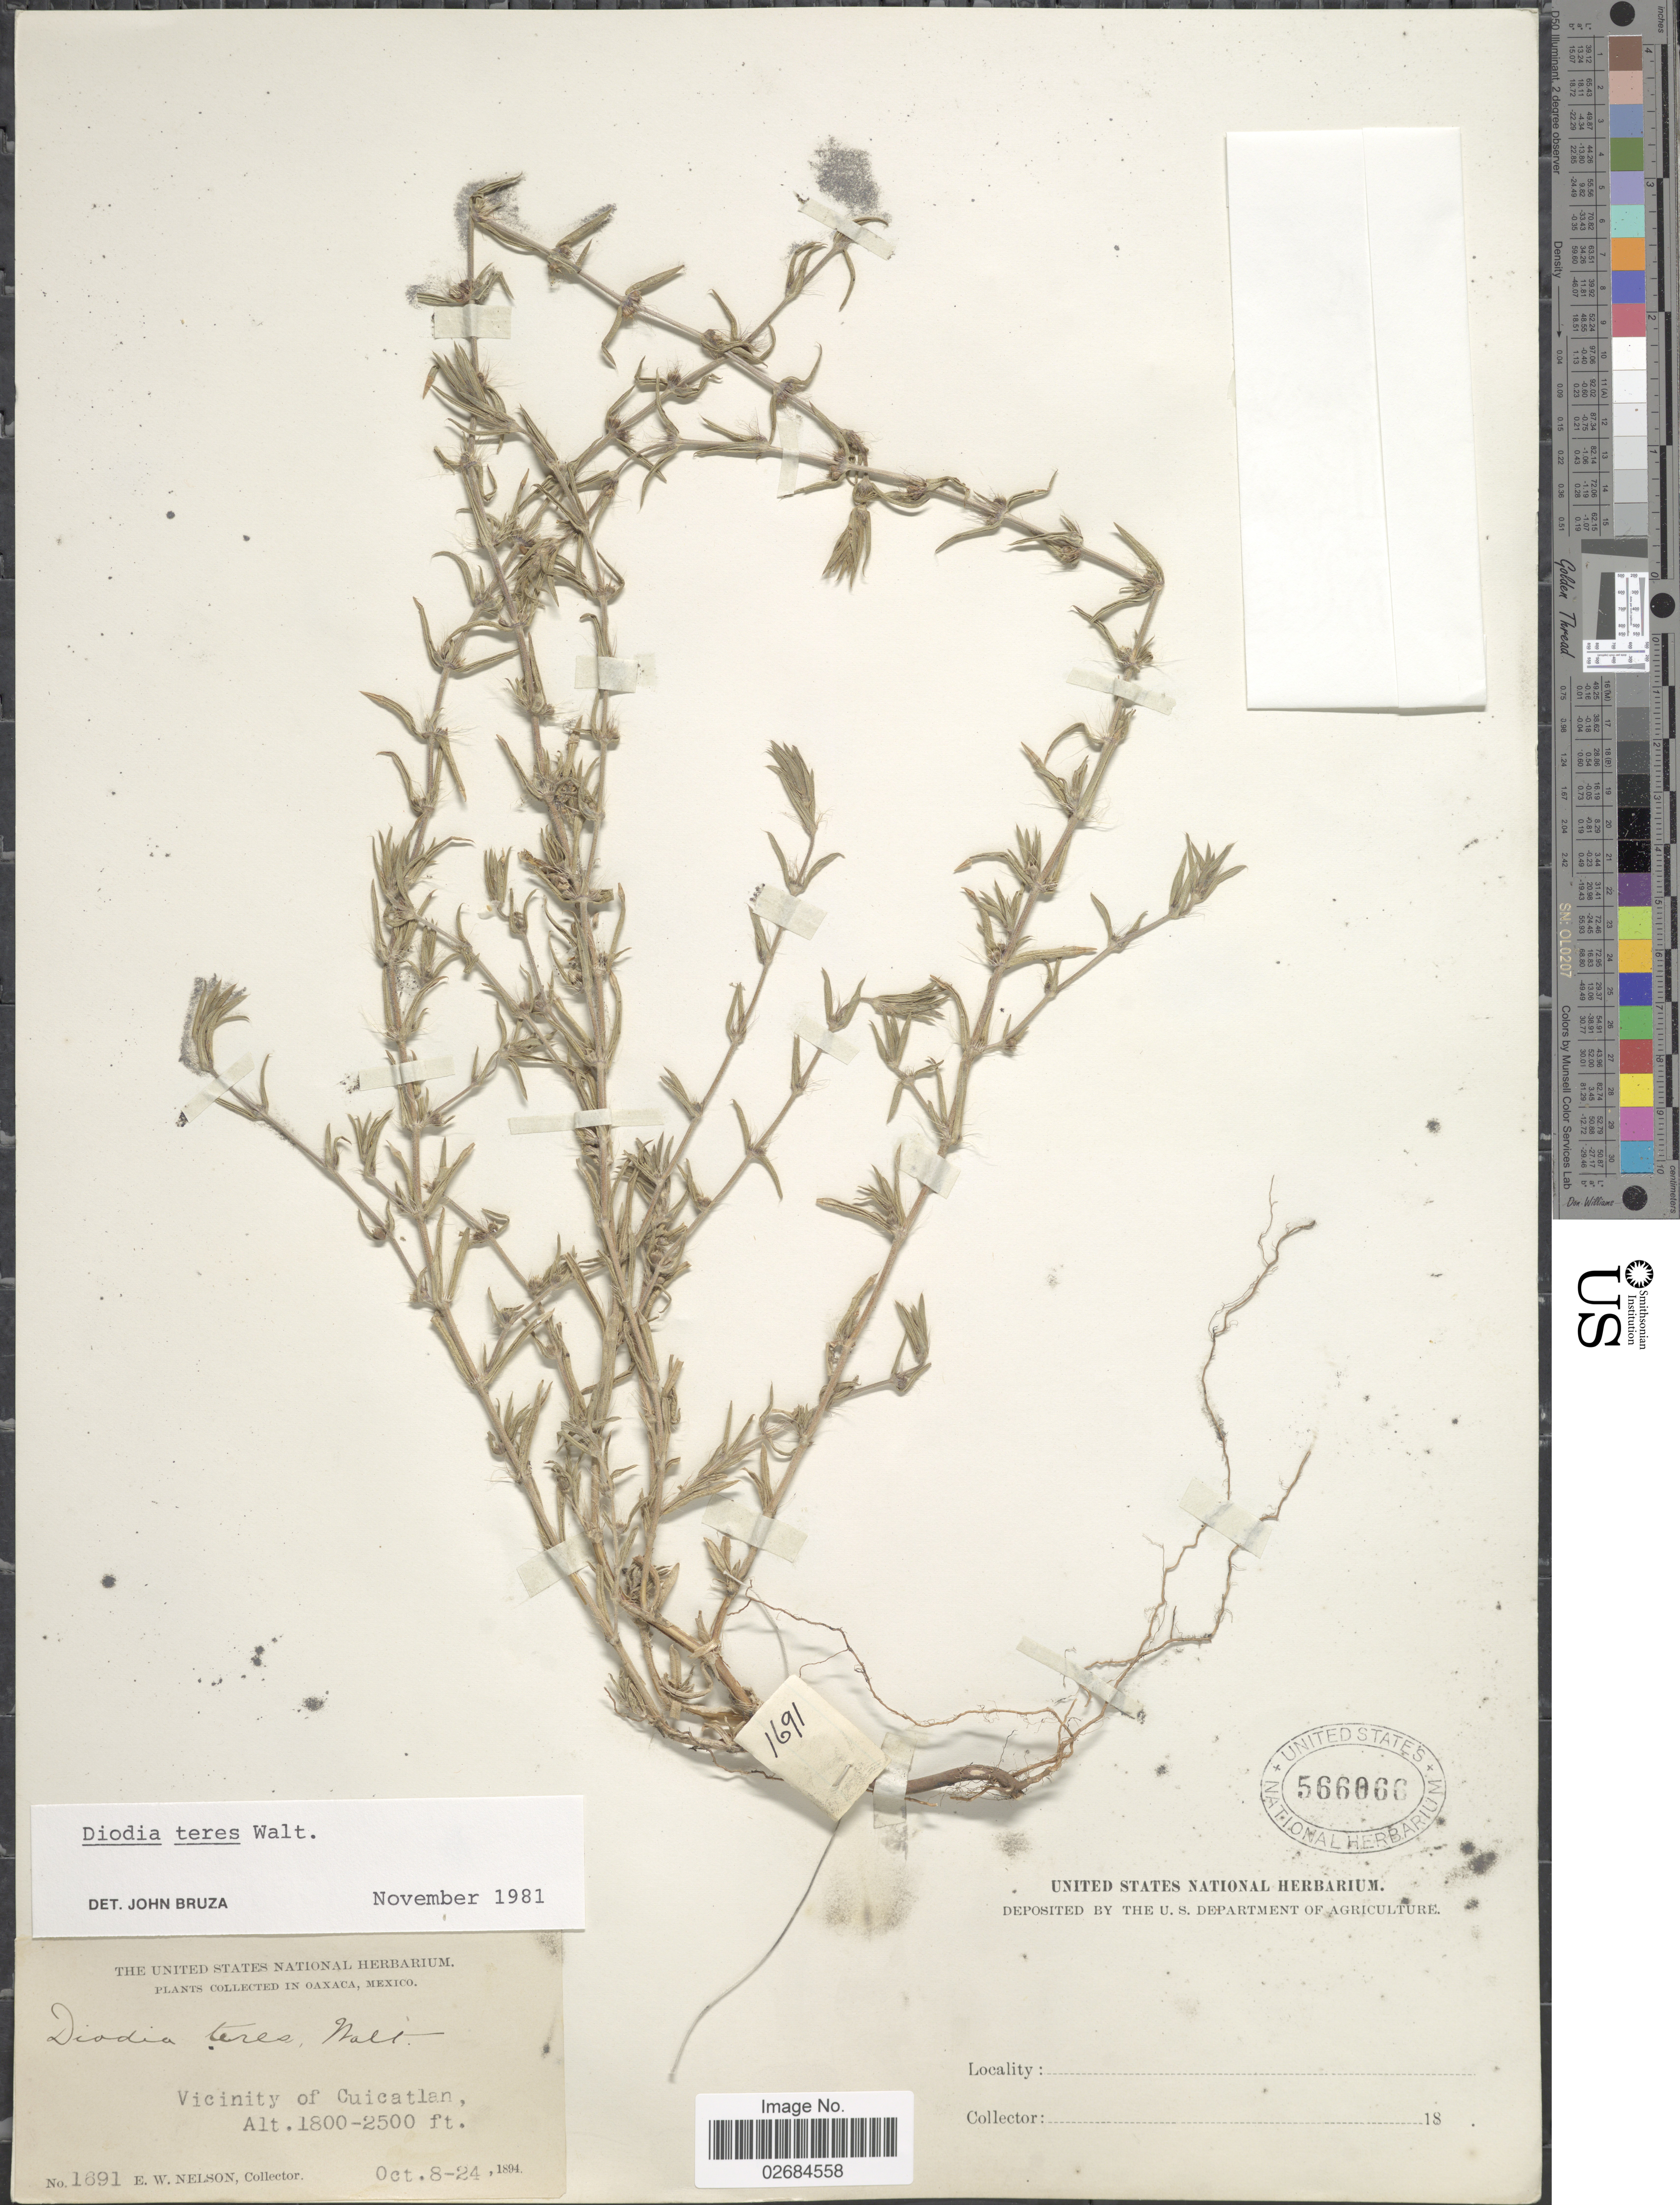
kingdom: Plantae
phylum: Tracheophyta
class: Magnoliopsida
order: Gentianales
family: Rubiaceae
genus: Diodia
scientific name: Diodia teres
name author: Walter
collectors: E. W. Nelson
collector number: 1691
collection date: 1894-10-08/1894-10-24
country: Mexico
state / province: Oaxaca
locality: Vicinity of Cuicatlan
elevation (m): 549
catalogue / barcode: US 566066